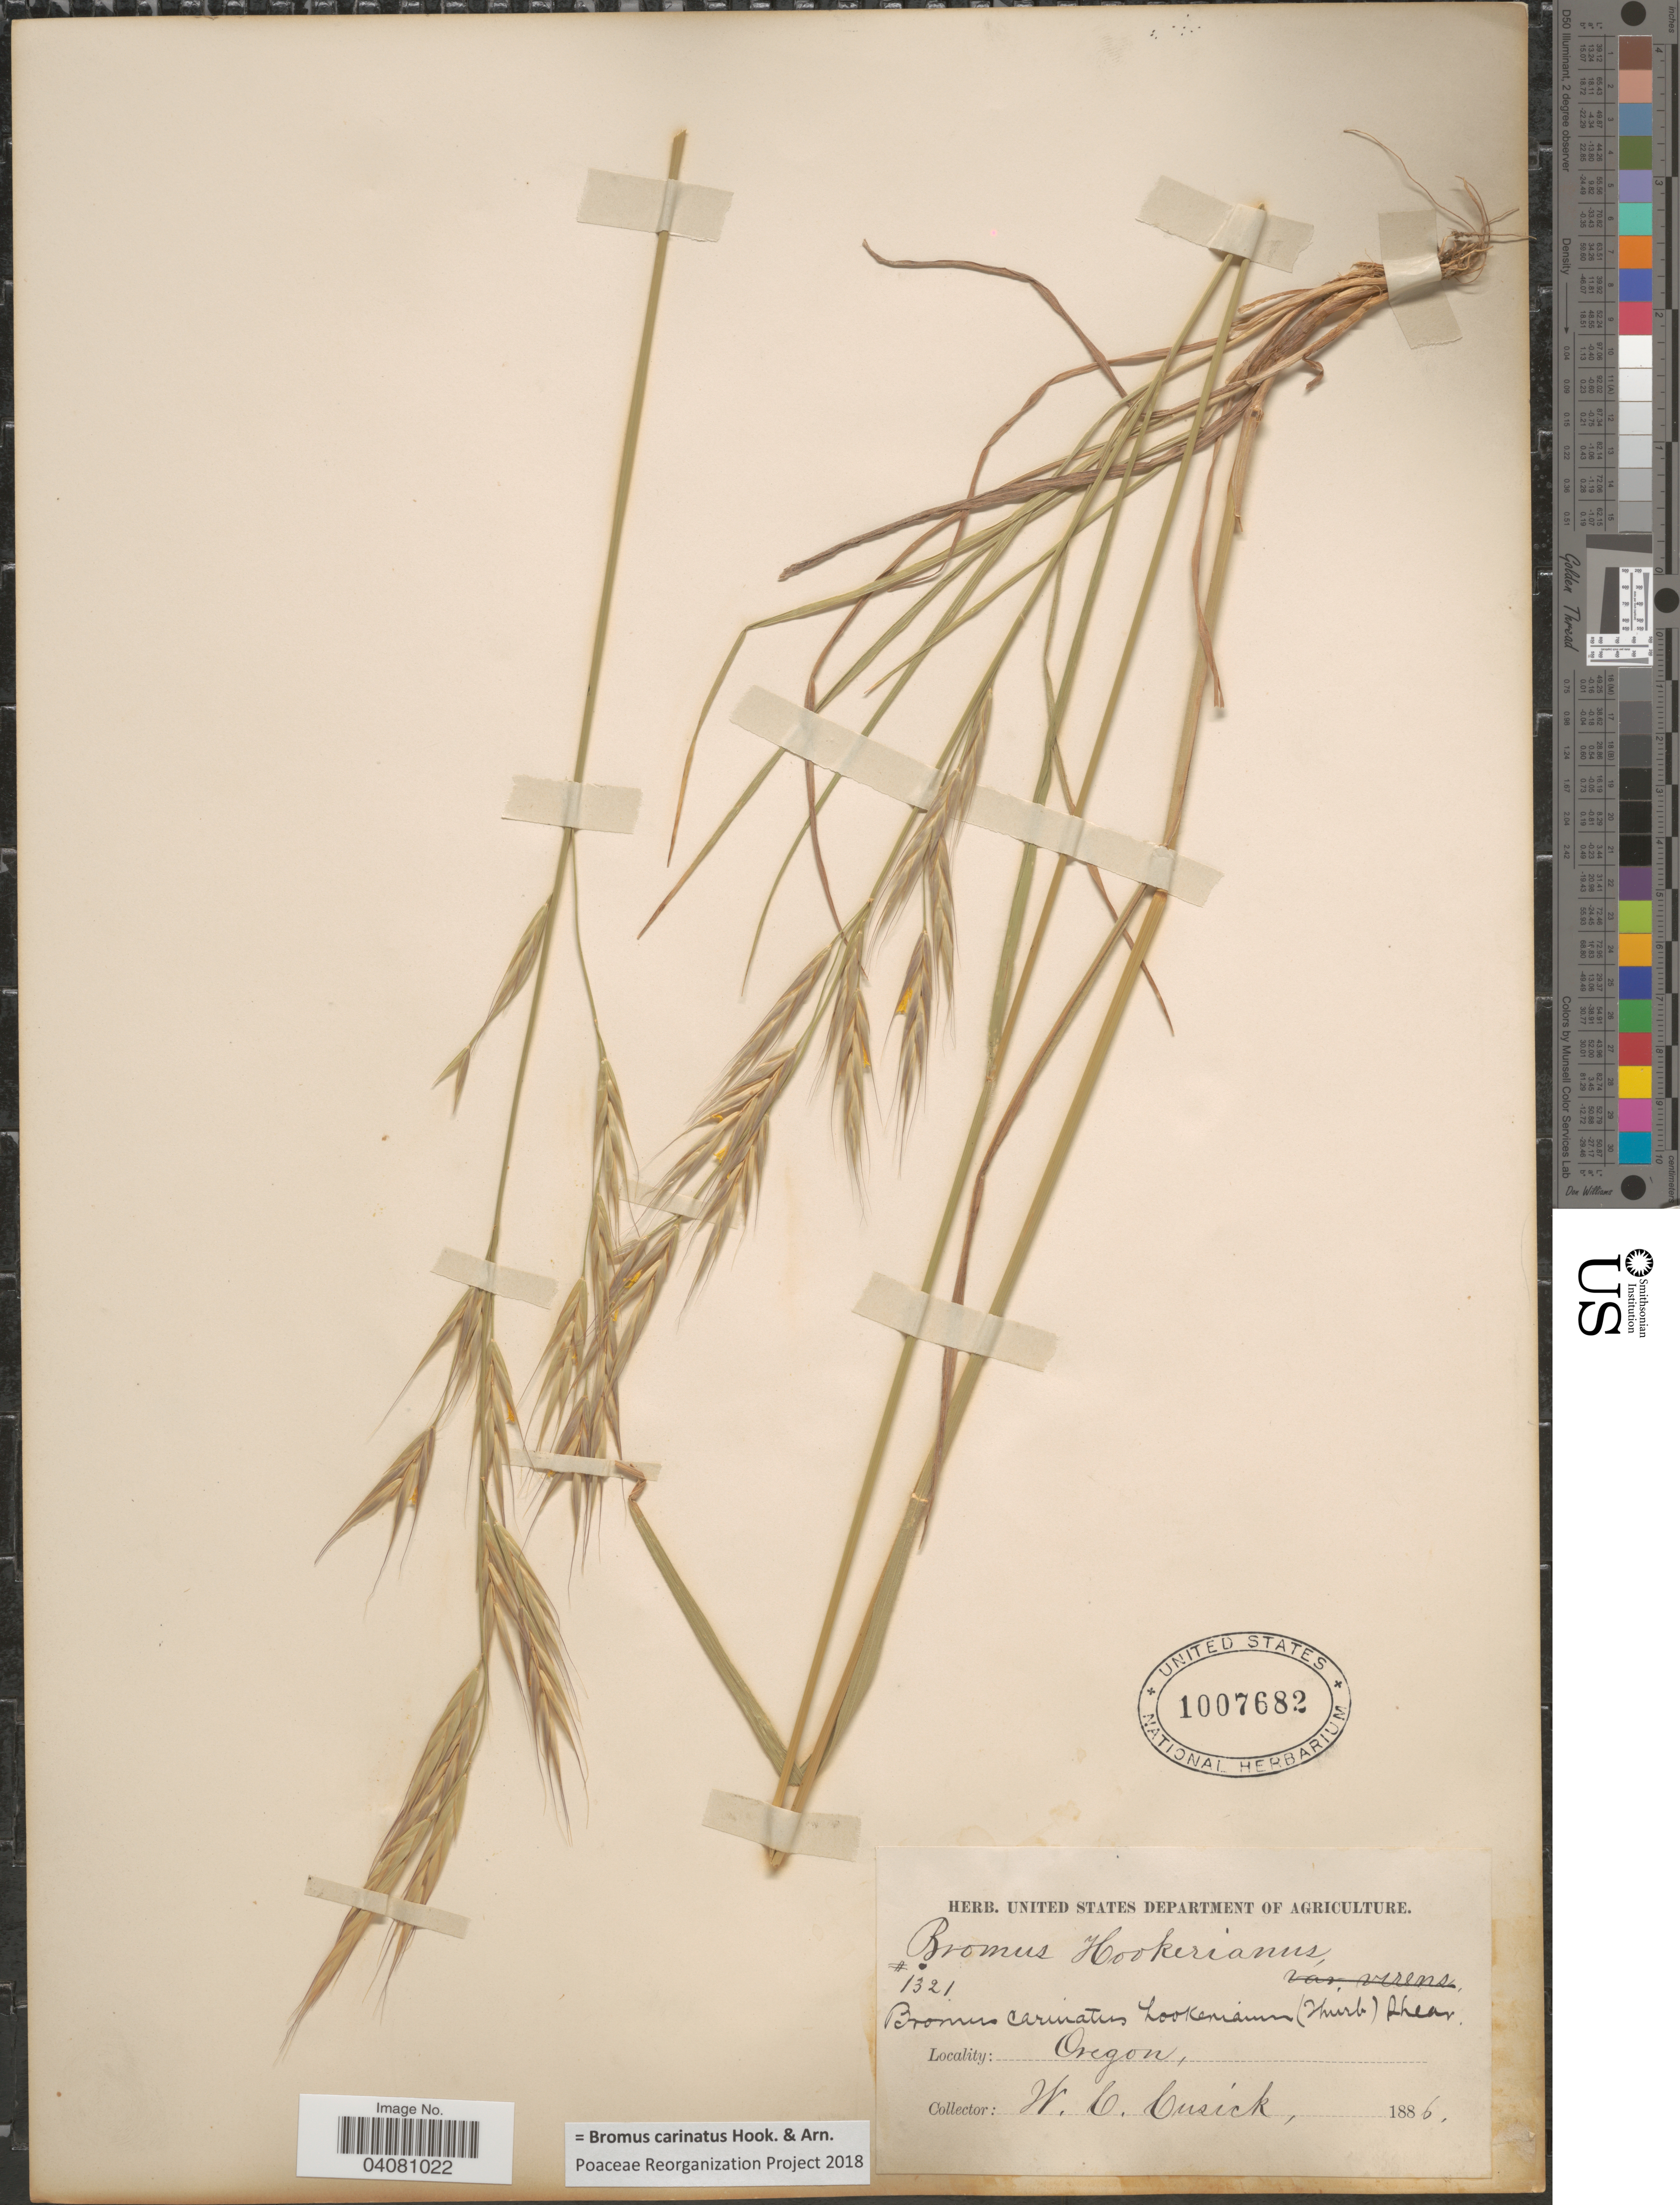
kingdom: Plantae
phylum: Tracheophyta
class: Liliopsida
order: Poales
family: Poaceae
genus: Bromus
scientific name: Bromus carinatus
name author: Hook. & Arn.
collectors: W. C. Cusick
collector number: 1321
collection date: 1886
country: United States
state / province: Oregon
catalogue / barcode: US 1007682